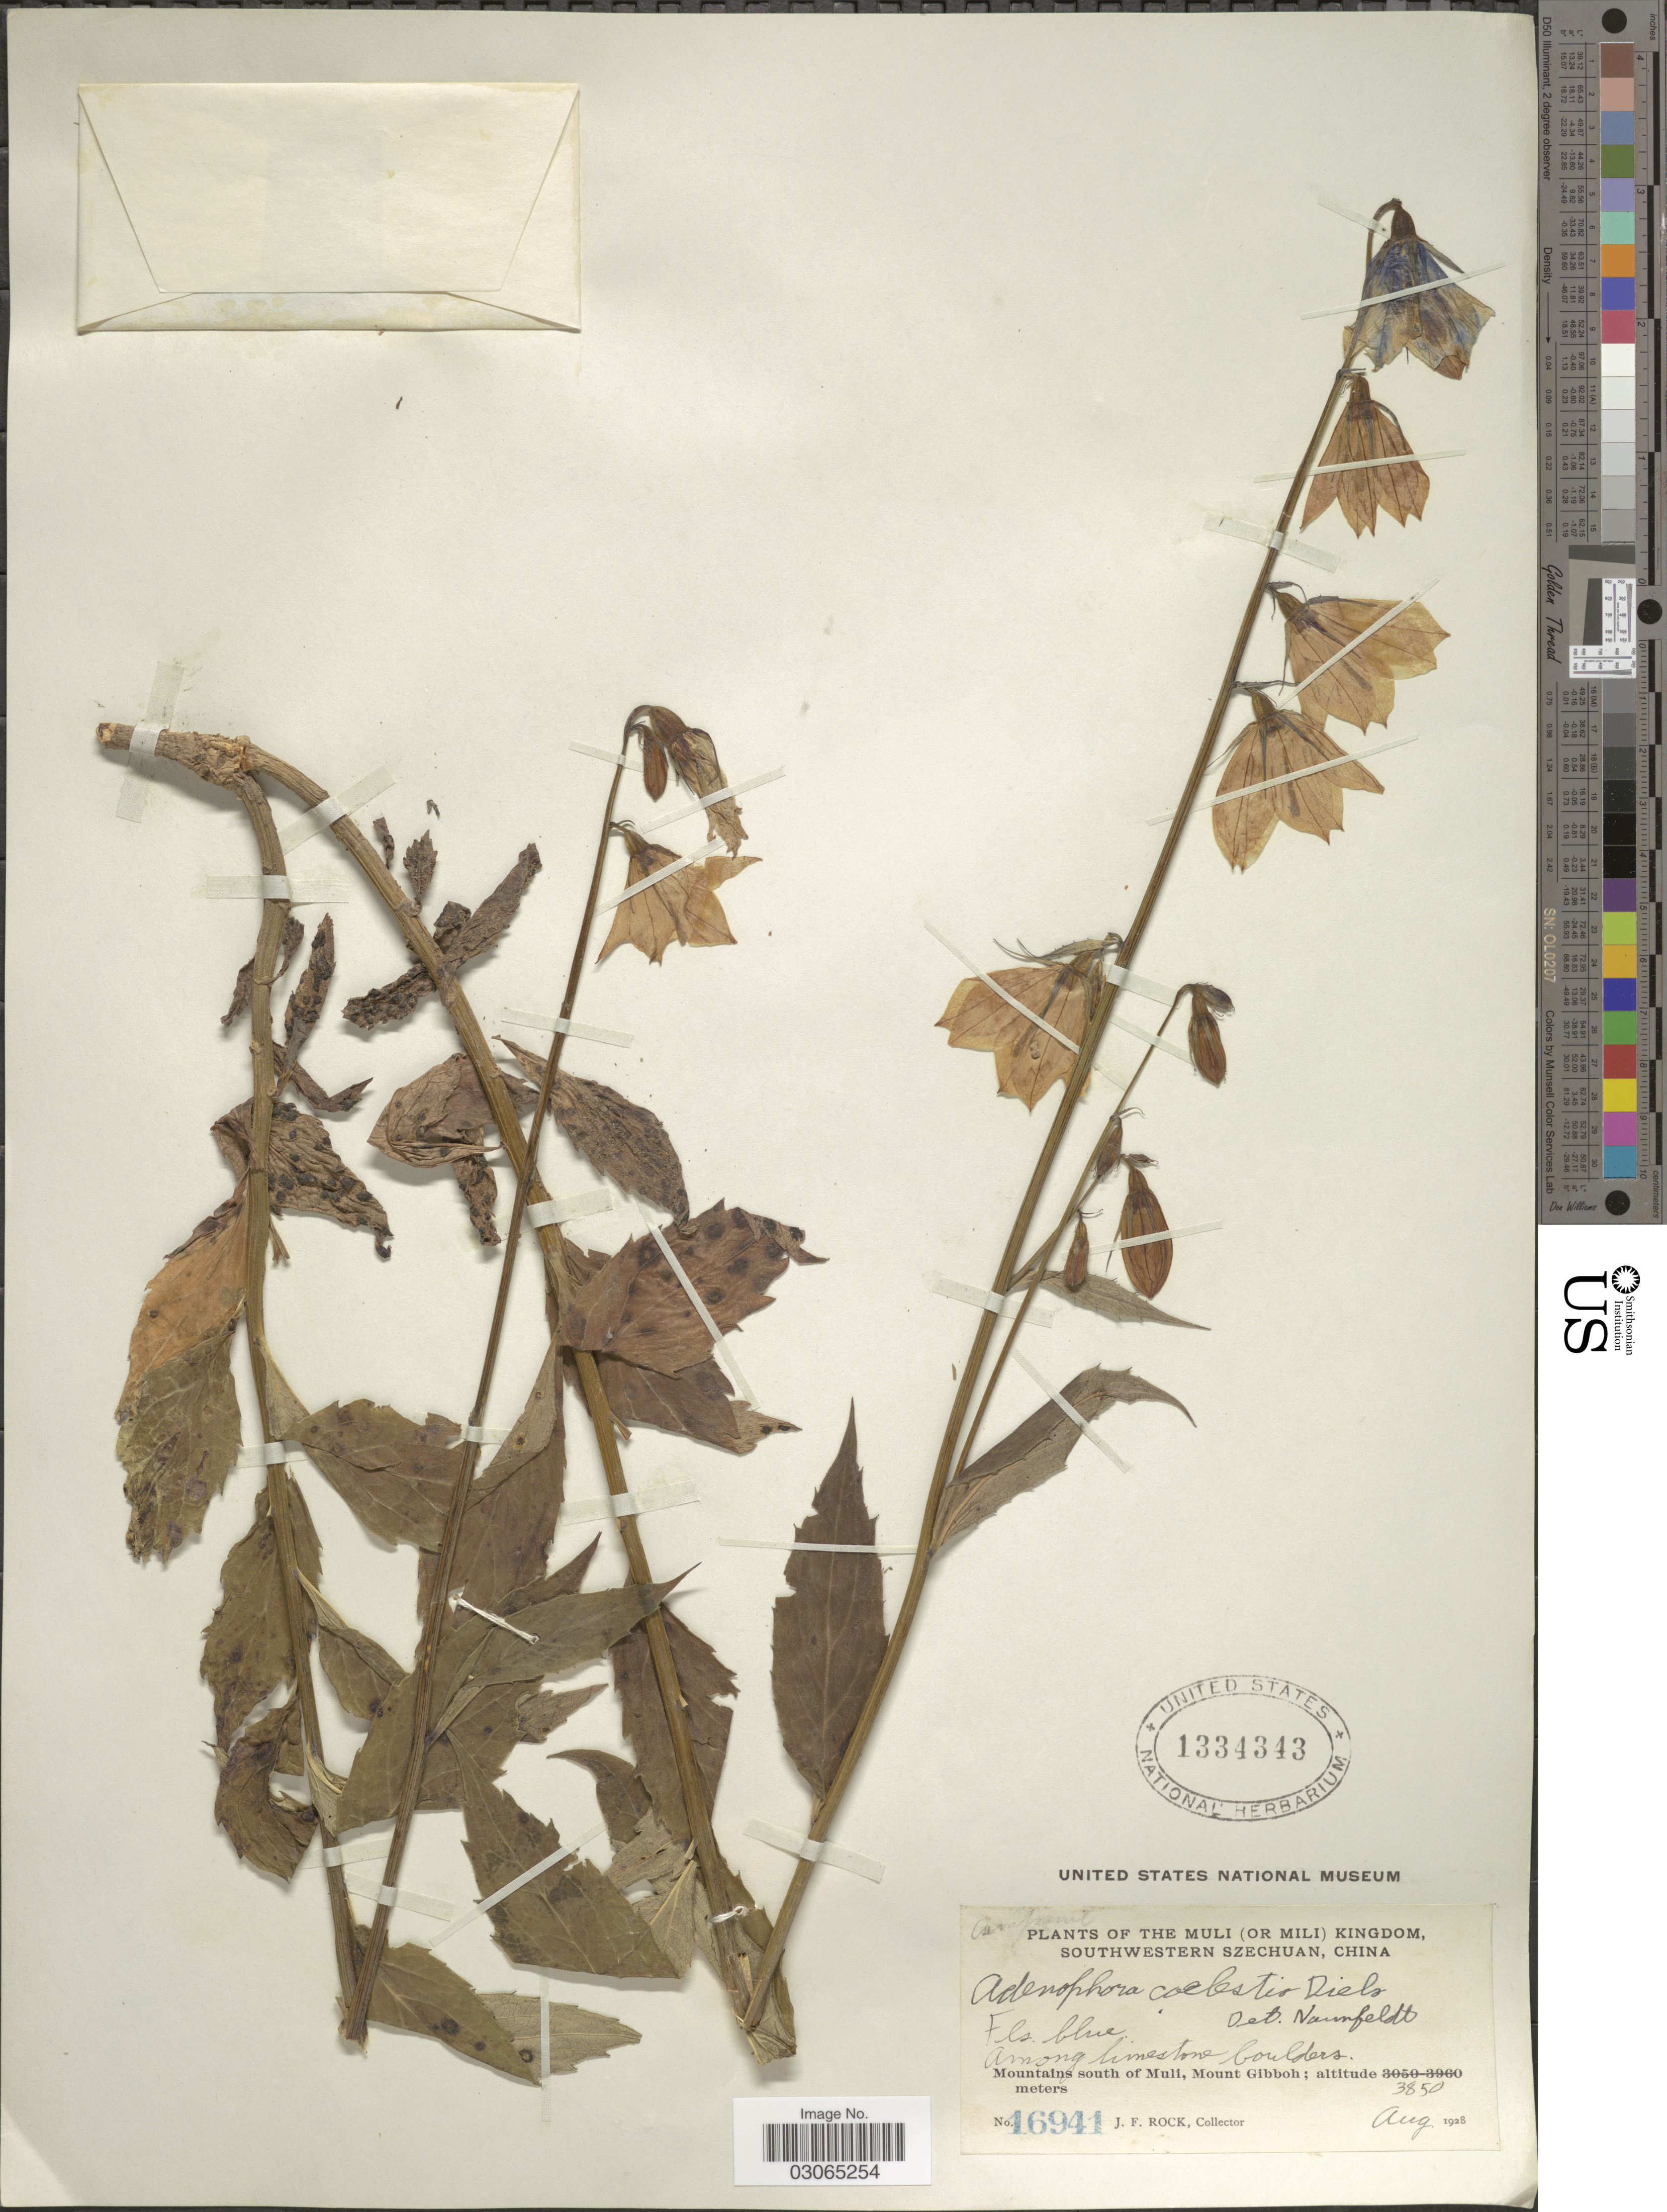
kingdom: Plantae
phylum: Tracheophyta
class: Magnoliopsida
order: Asterales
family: Campanulaceae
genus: Adenophora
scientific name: Adenophora coelestis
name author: Diels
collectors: J. Rock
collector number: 16941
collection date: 1928-08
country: China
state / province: Sichuan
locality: The Muli (or Mili) Kingdom, Southwestern Szechuan. Mountains south of Muli, Mount Gibboh.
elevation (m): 3850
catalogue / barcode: US 1334343